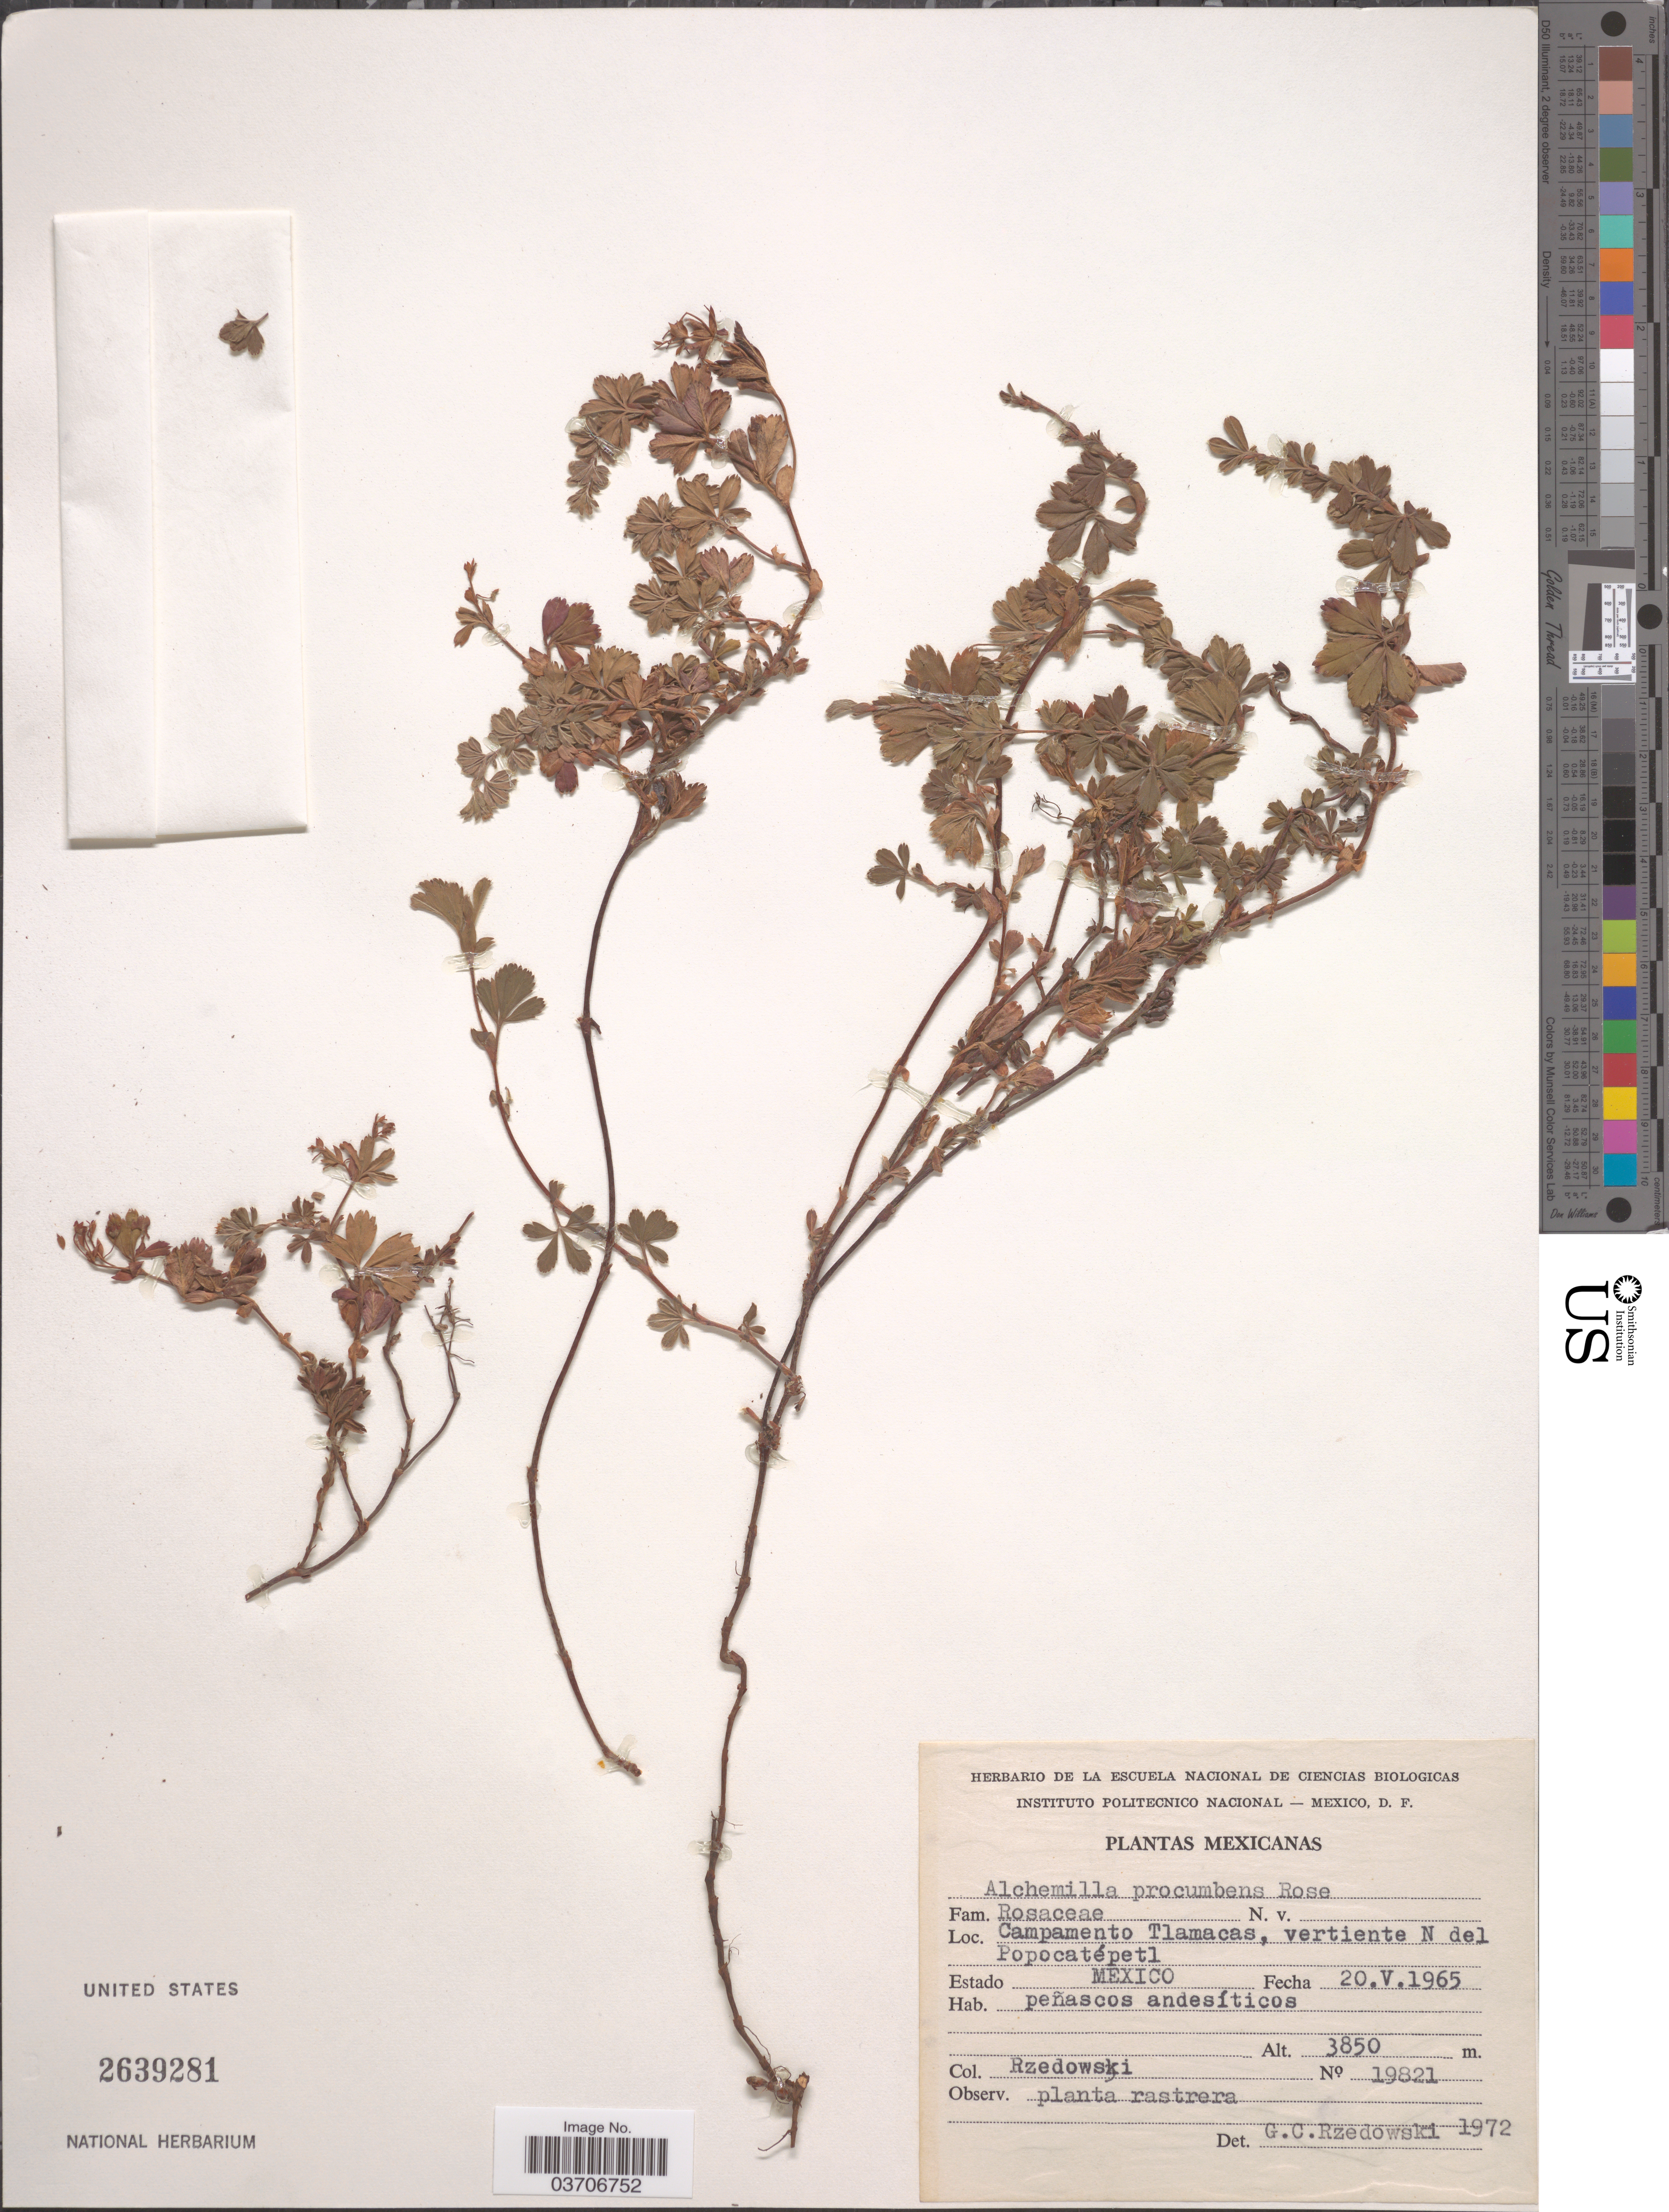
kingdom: Plantae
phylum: Tracheophyta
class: Magnoliopsida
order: Rosales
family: Rosaceae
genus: Lachemilla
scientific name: Lachemilla procumbens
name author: (Rose) Rydb.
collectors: Rzedowski, --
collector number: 19821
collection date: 1965-05-20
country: Mexico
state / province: México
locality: Campamento Tlamacas, vertiente N del Popocatépetl.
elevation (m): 3850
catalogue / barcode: US 2639281